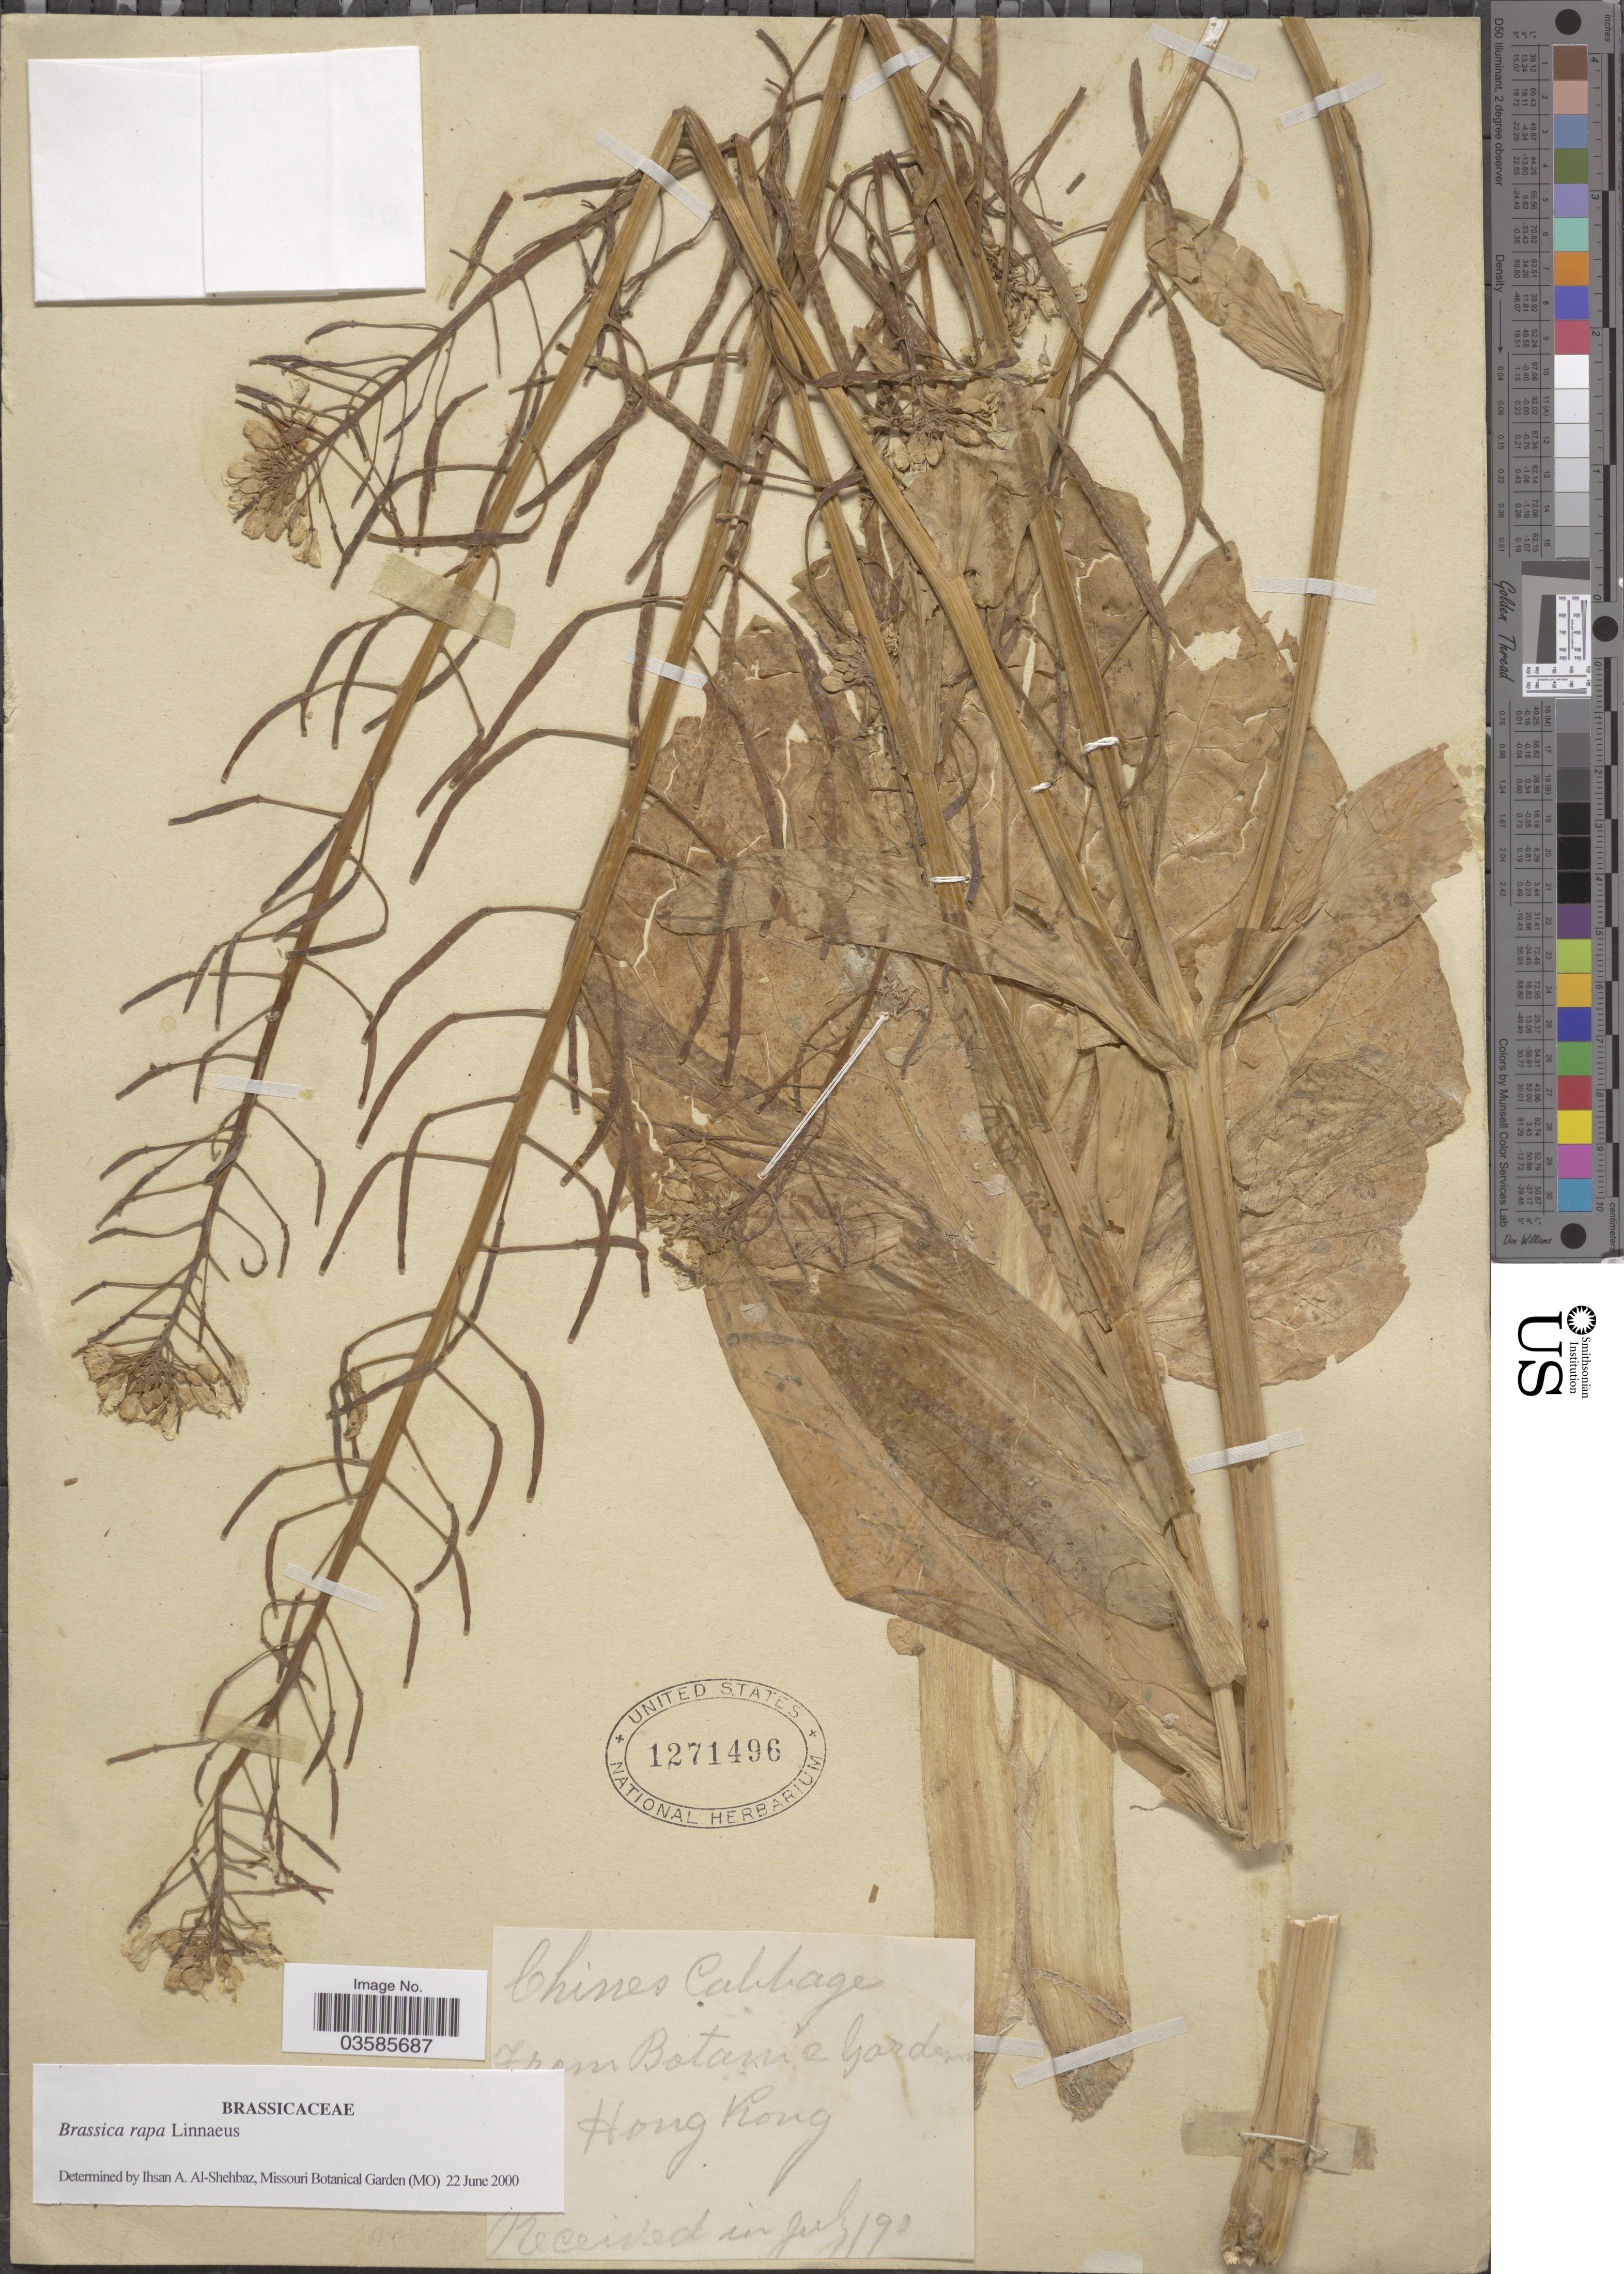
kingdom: Plantae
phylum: Tracheophyta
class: Magnoliopsida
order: Brassicales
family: Brassicaceae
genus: Brassica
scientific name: Brassica rapa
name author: L.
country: China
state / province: Hong Kong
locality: Botanic Garden.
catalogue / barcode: US 1271496